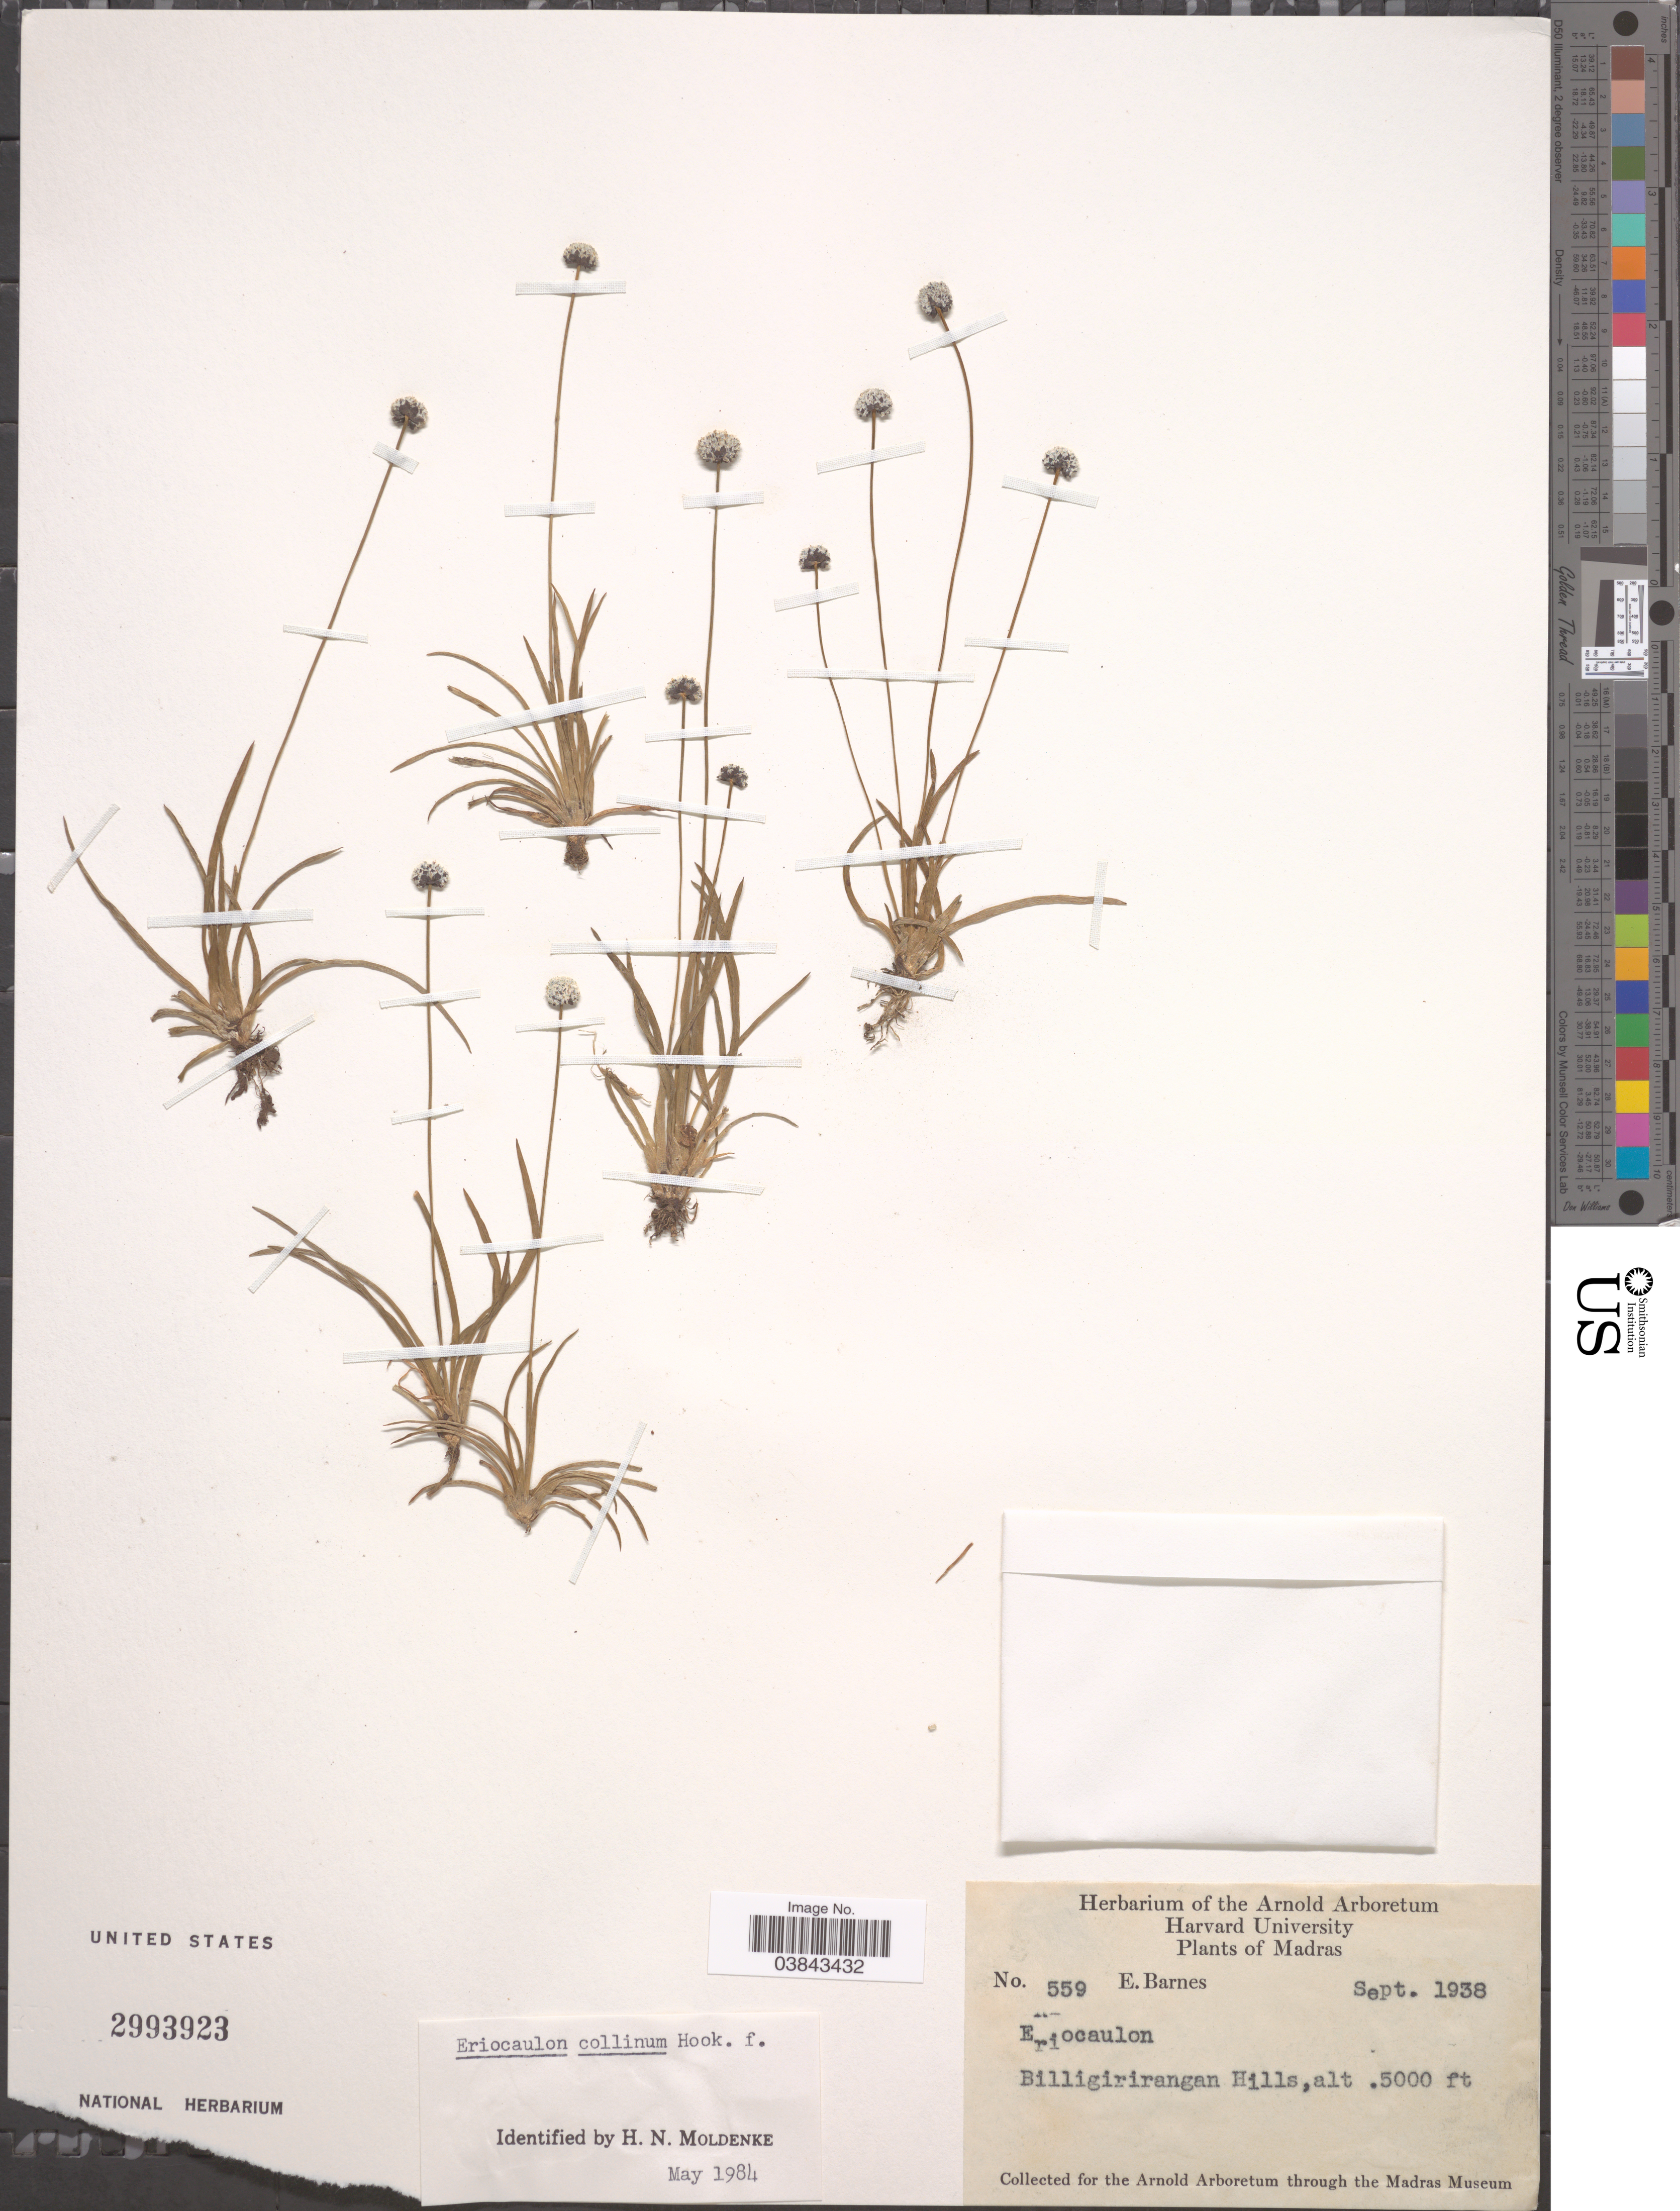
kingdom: Plantae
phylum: Tracheophyta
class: Liliopsida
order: Poales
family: Eriocaulaceae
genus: Eriocaulon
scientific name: Eriocaulon collinum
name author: Hook. f.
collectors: E. Barnes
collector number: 559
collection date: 1938-09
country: India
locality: Madras. Billigirirangan Hills.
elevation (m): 1524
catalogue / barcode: US 2993923